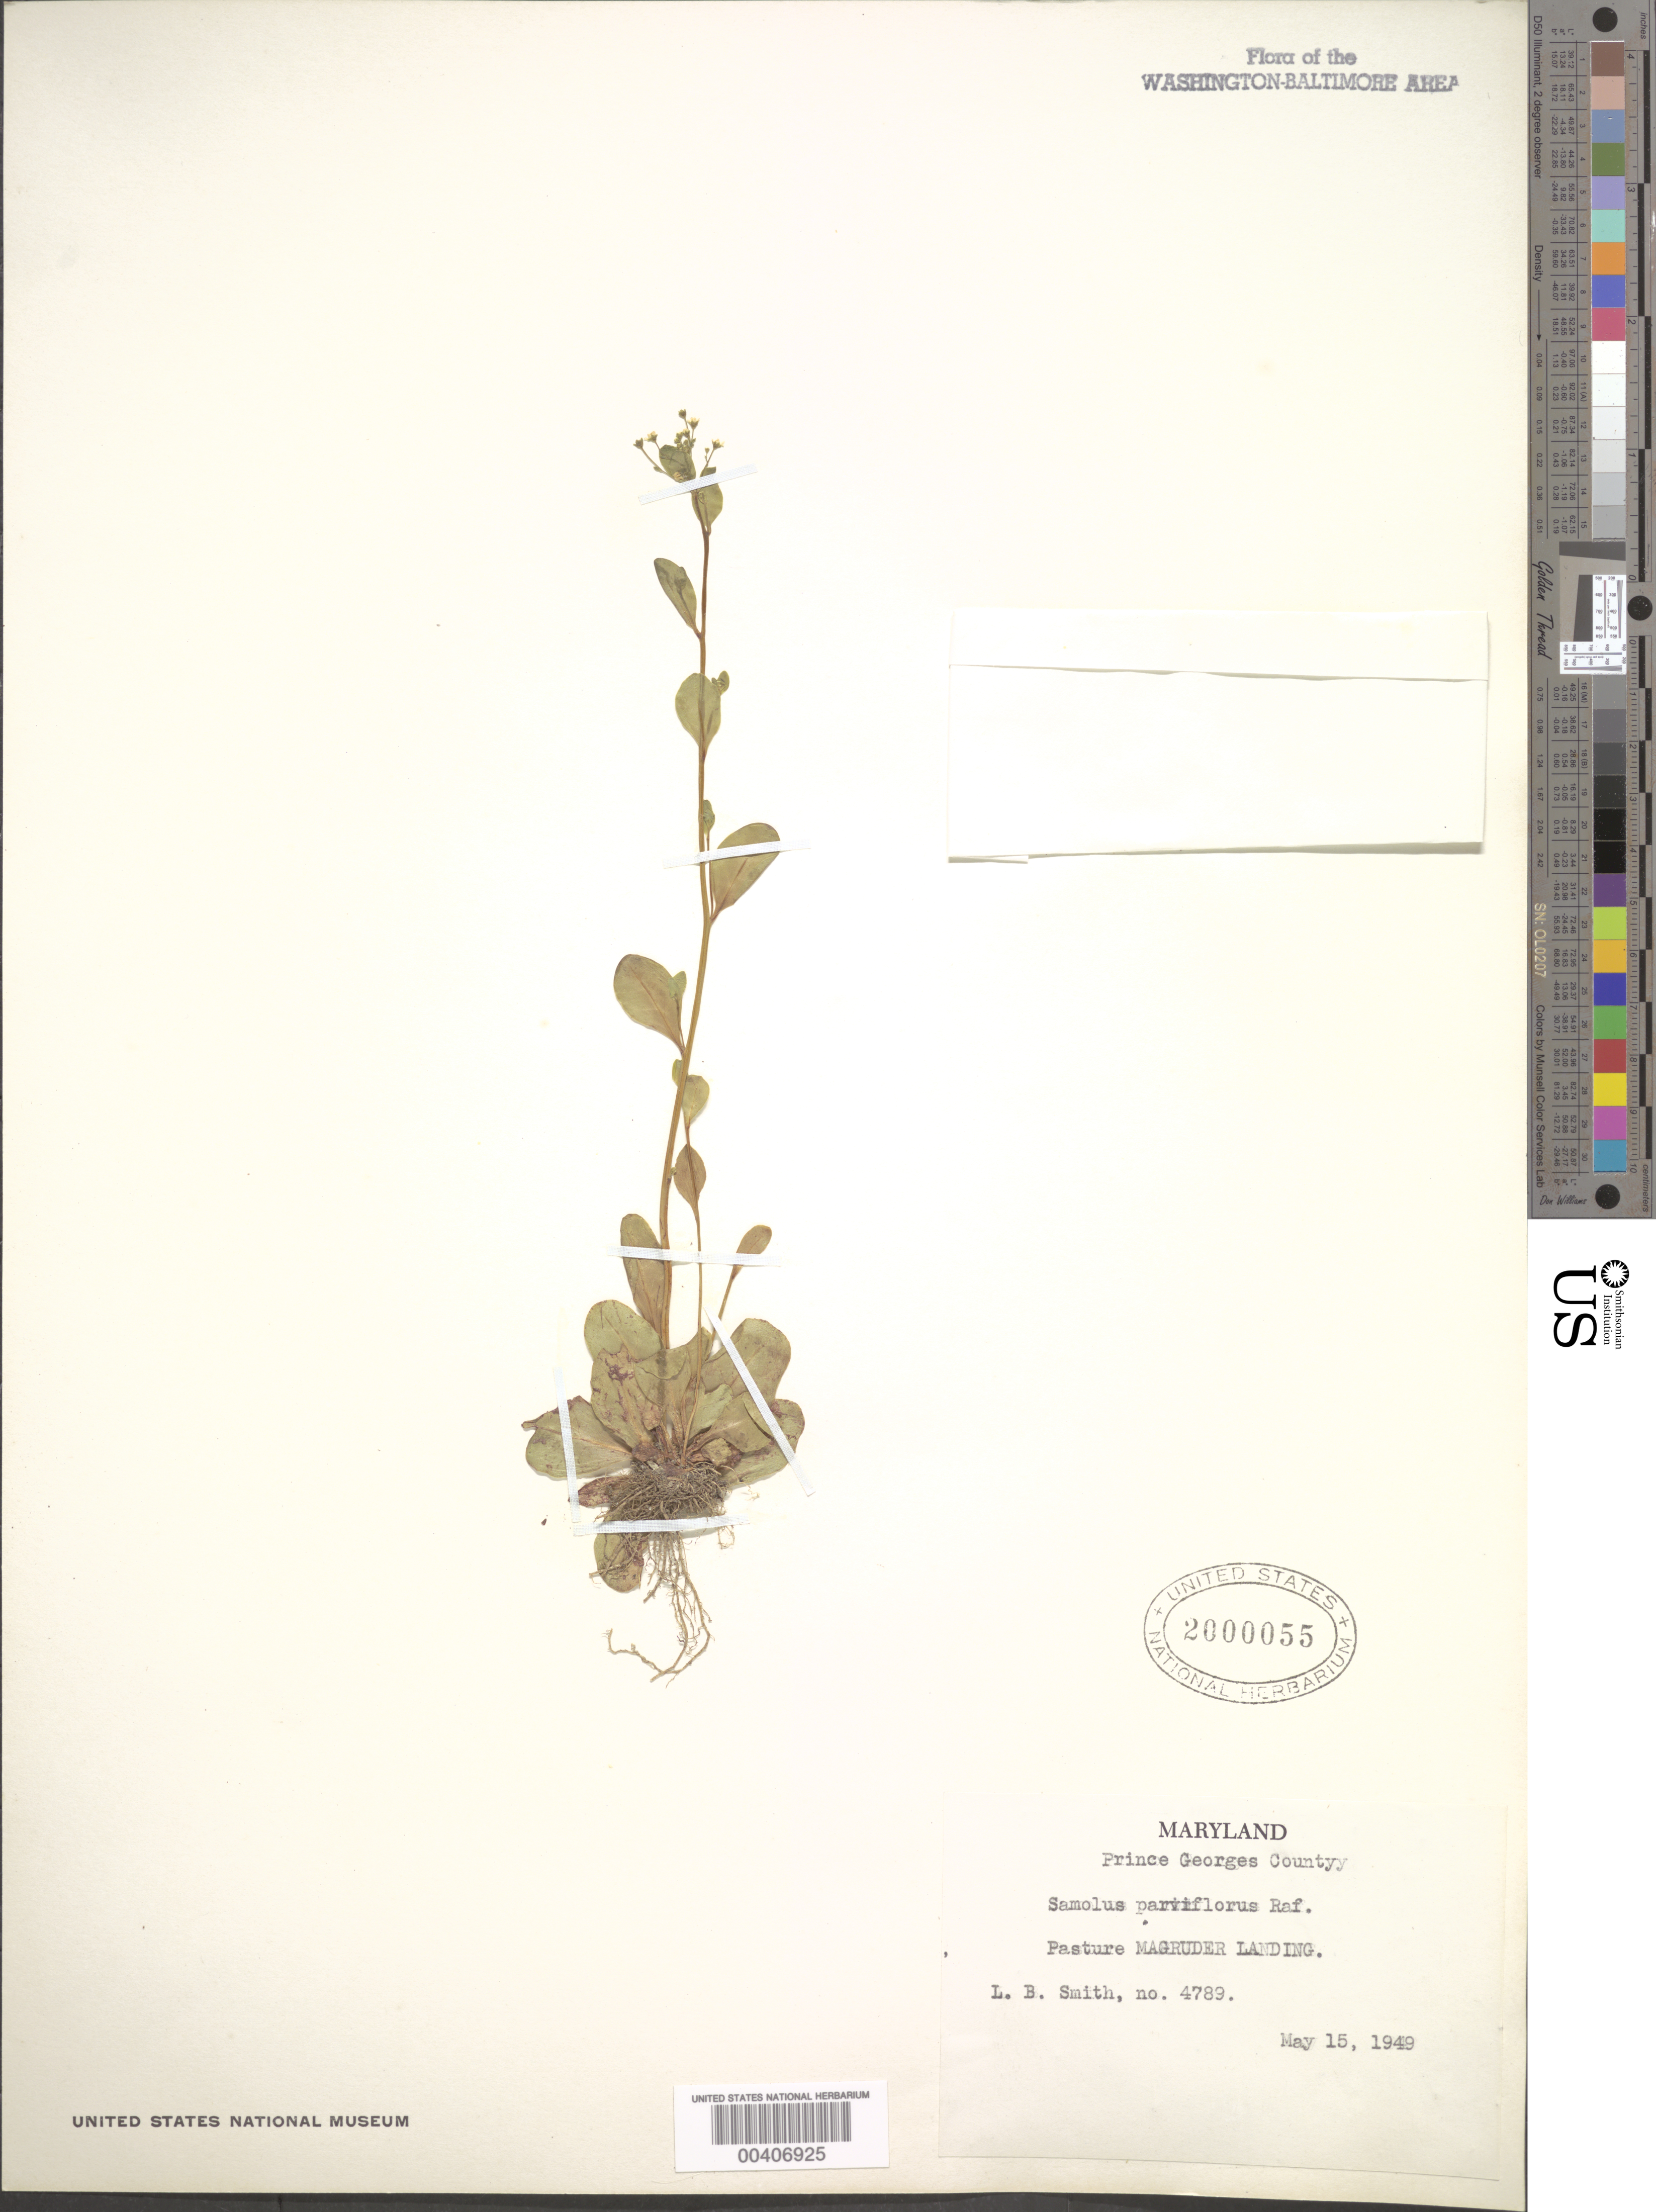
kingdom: Plantae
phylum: Tracheophyta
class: Magnoliopsida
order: Ericales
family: Primulaceae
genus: Samolus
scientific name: Samolus parviflorus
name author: Raf.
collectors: L. Smith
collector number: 4789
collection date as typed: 15 May 1949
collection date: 1949-05-15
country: United States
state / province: Maryland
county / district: Prince George's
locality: Magruder Landing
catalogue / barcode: US 2000055